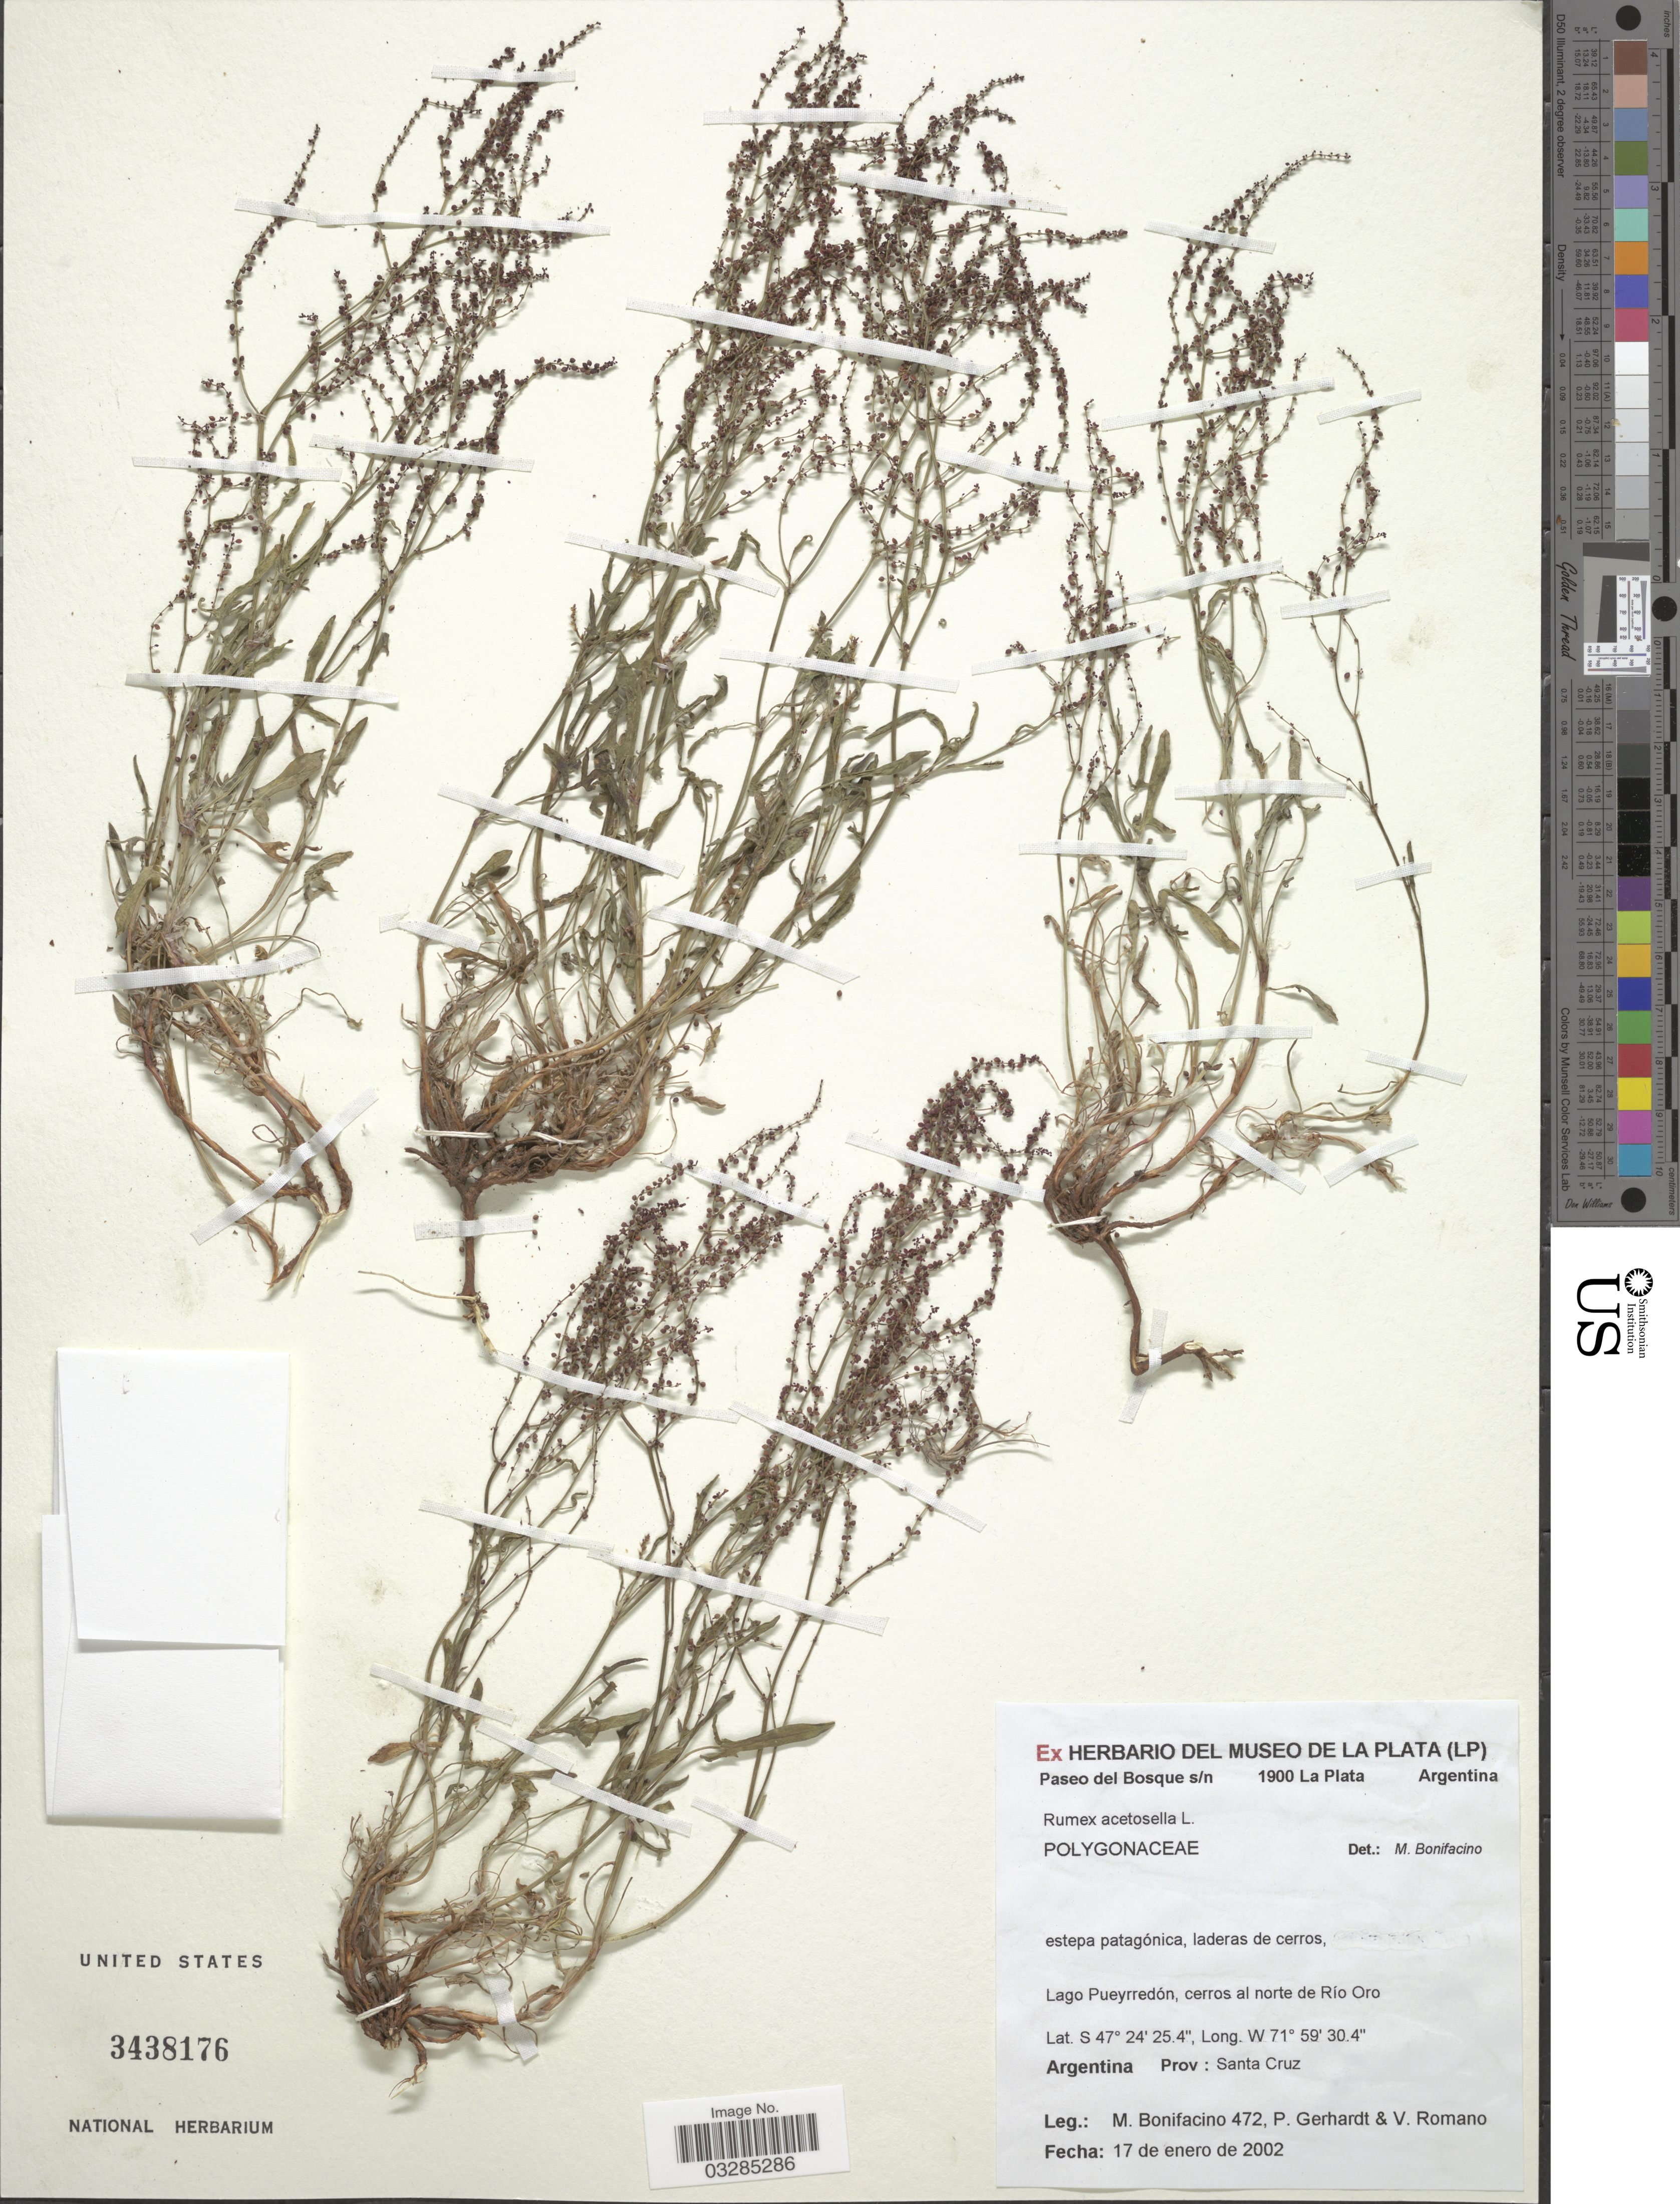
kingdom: Plantae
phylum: Tracheophyta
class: Magnoliopsida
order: Caryophyllales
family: Polygonaceae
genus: Rumex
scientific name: Rumex acetosella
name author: L.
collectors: M. Bonifacino, P. Gerhardt & V. Romano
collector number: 0472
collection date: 2002-01-17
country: Argentina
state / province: Santa Cruz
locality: Lago Pueyrredón, cerros al norte de Río Oro.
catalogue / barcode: US 3438176